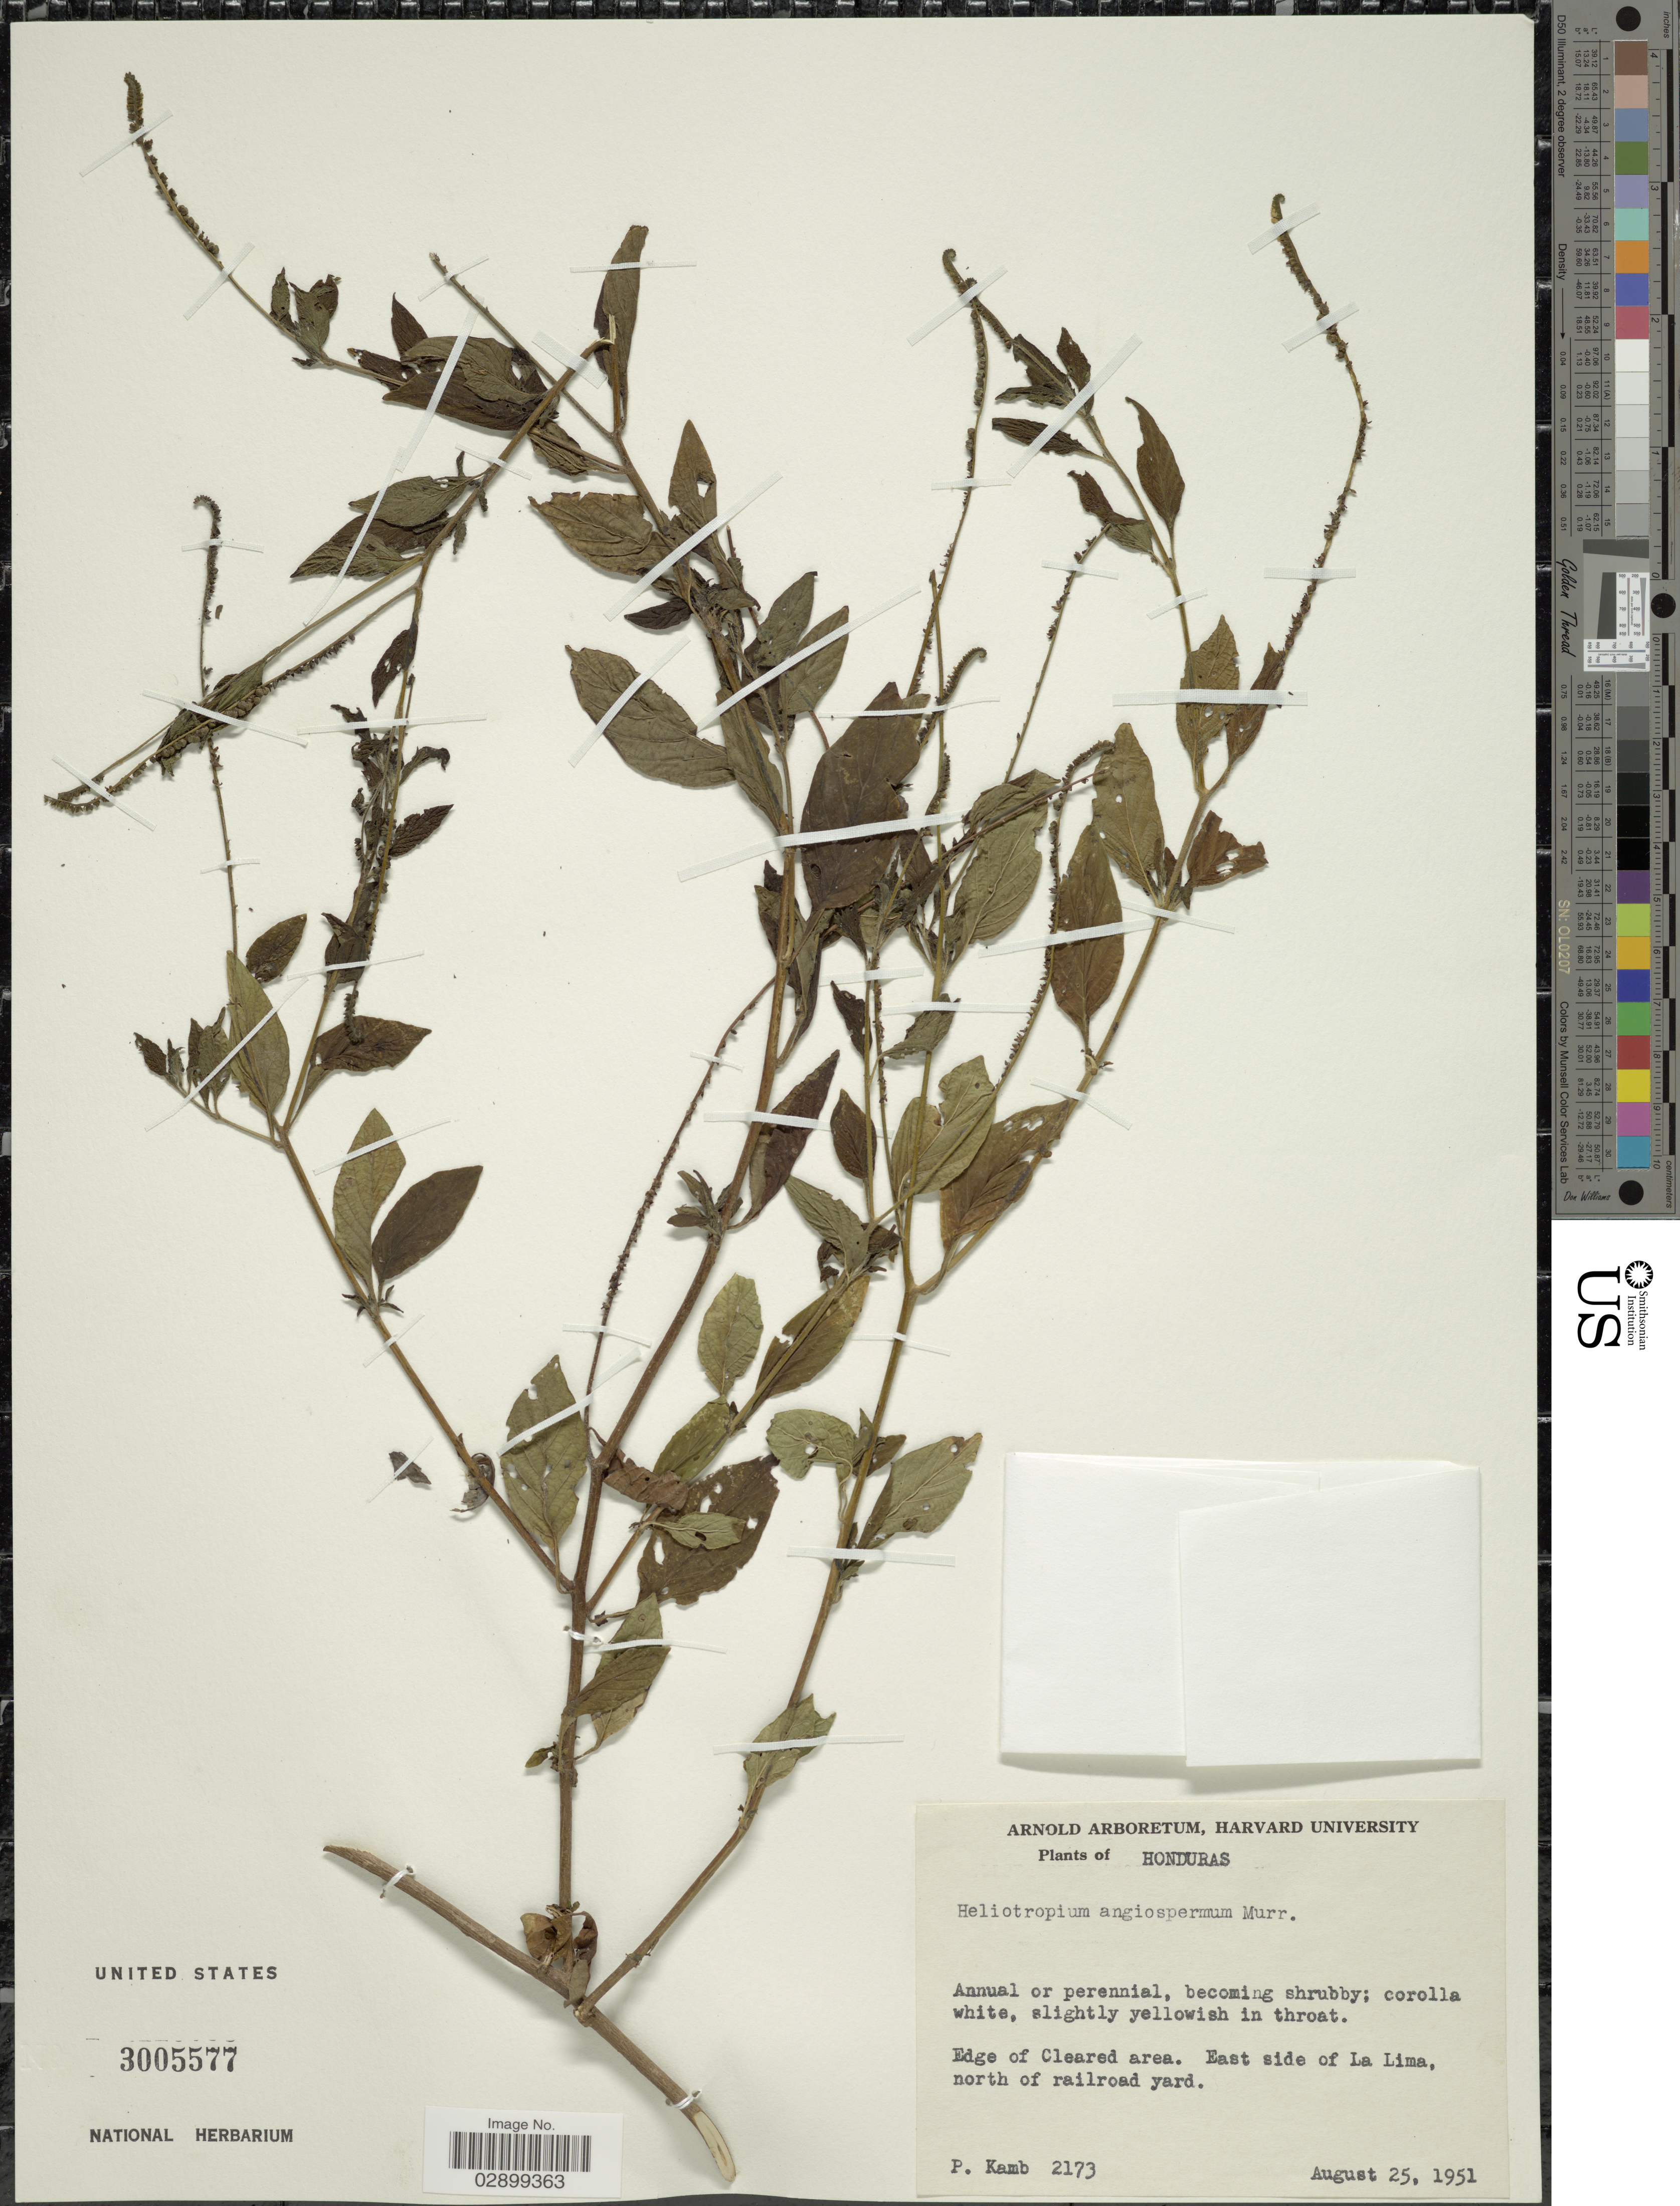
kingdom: Plantae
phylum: Tracheophyta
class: Magnoliopsida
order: Boraginales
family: Heliotropiaceae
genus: Heliotropium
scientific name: Heliotropium angiospermum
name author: Murray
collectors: P. Kamb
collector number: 2173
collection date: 1951-08-25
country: Honduras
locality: Edge of Cleared area. East side of La Lima, north of railroad yard.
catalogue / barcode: US 3005577